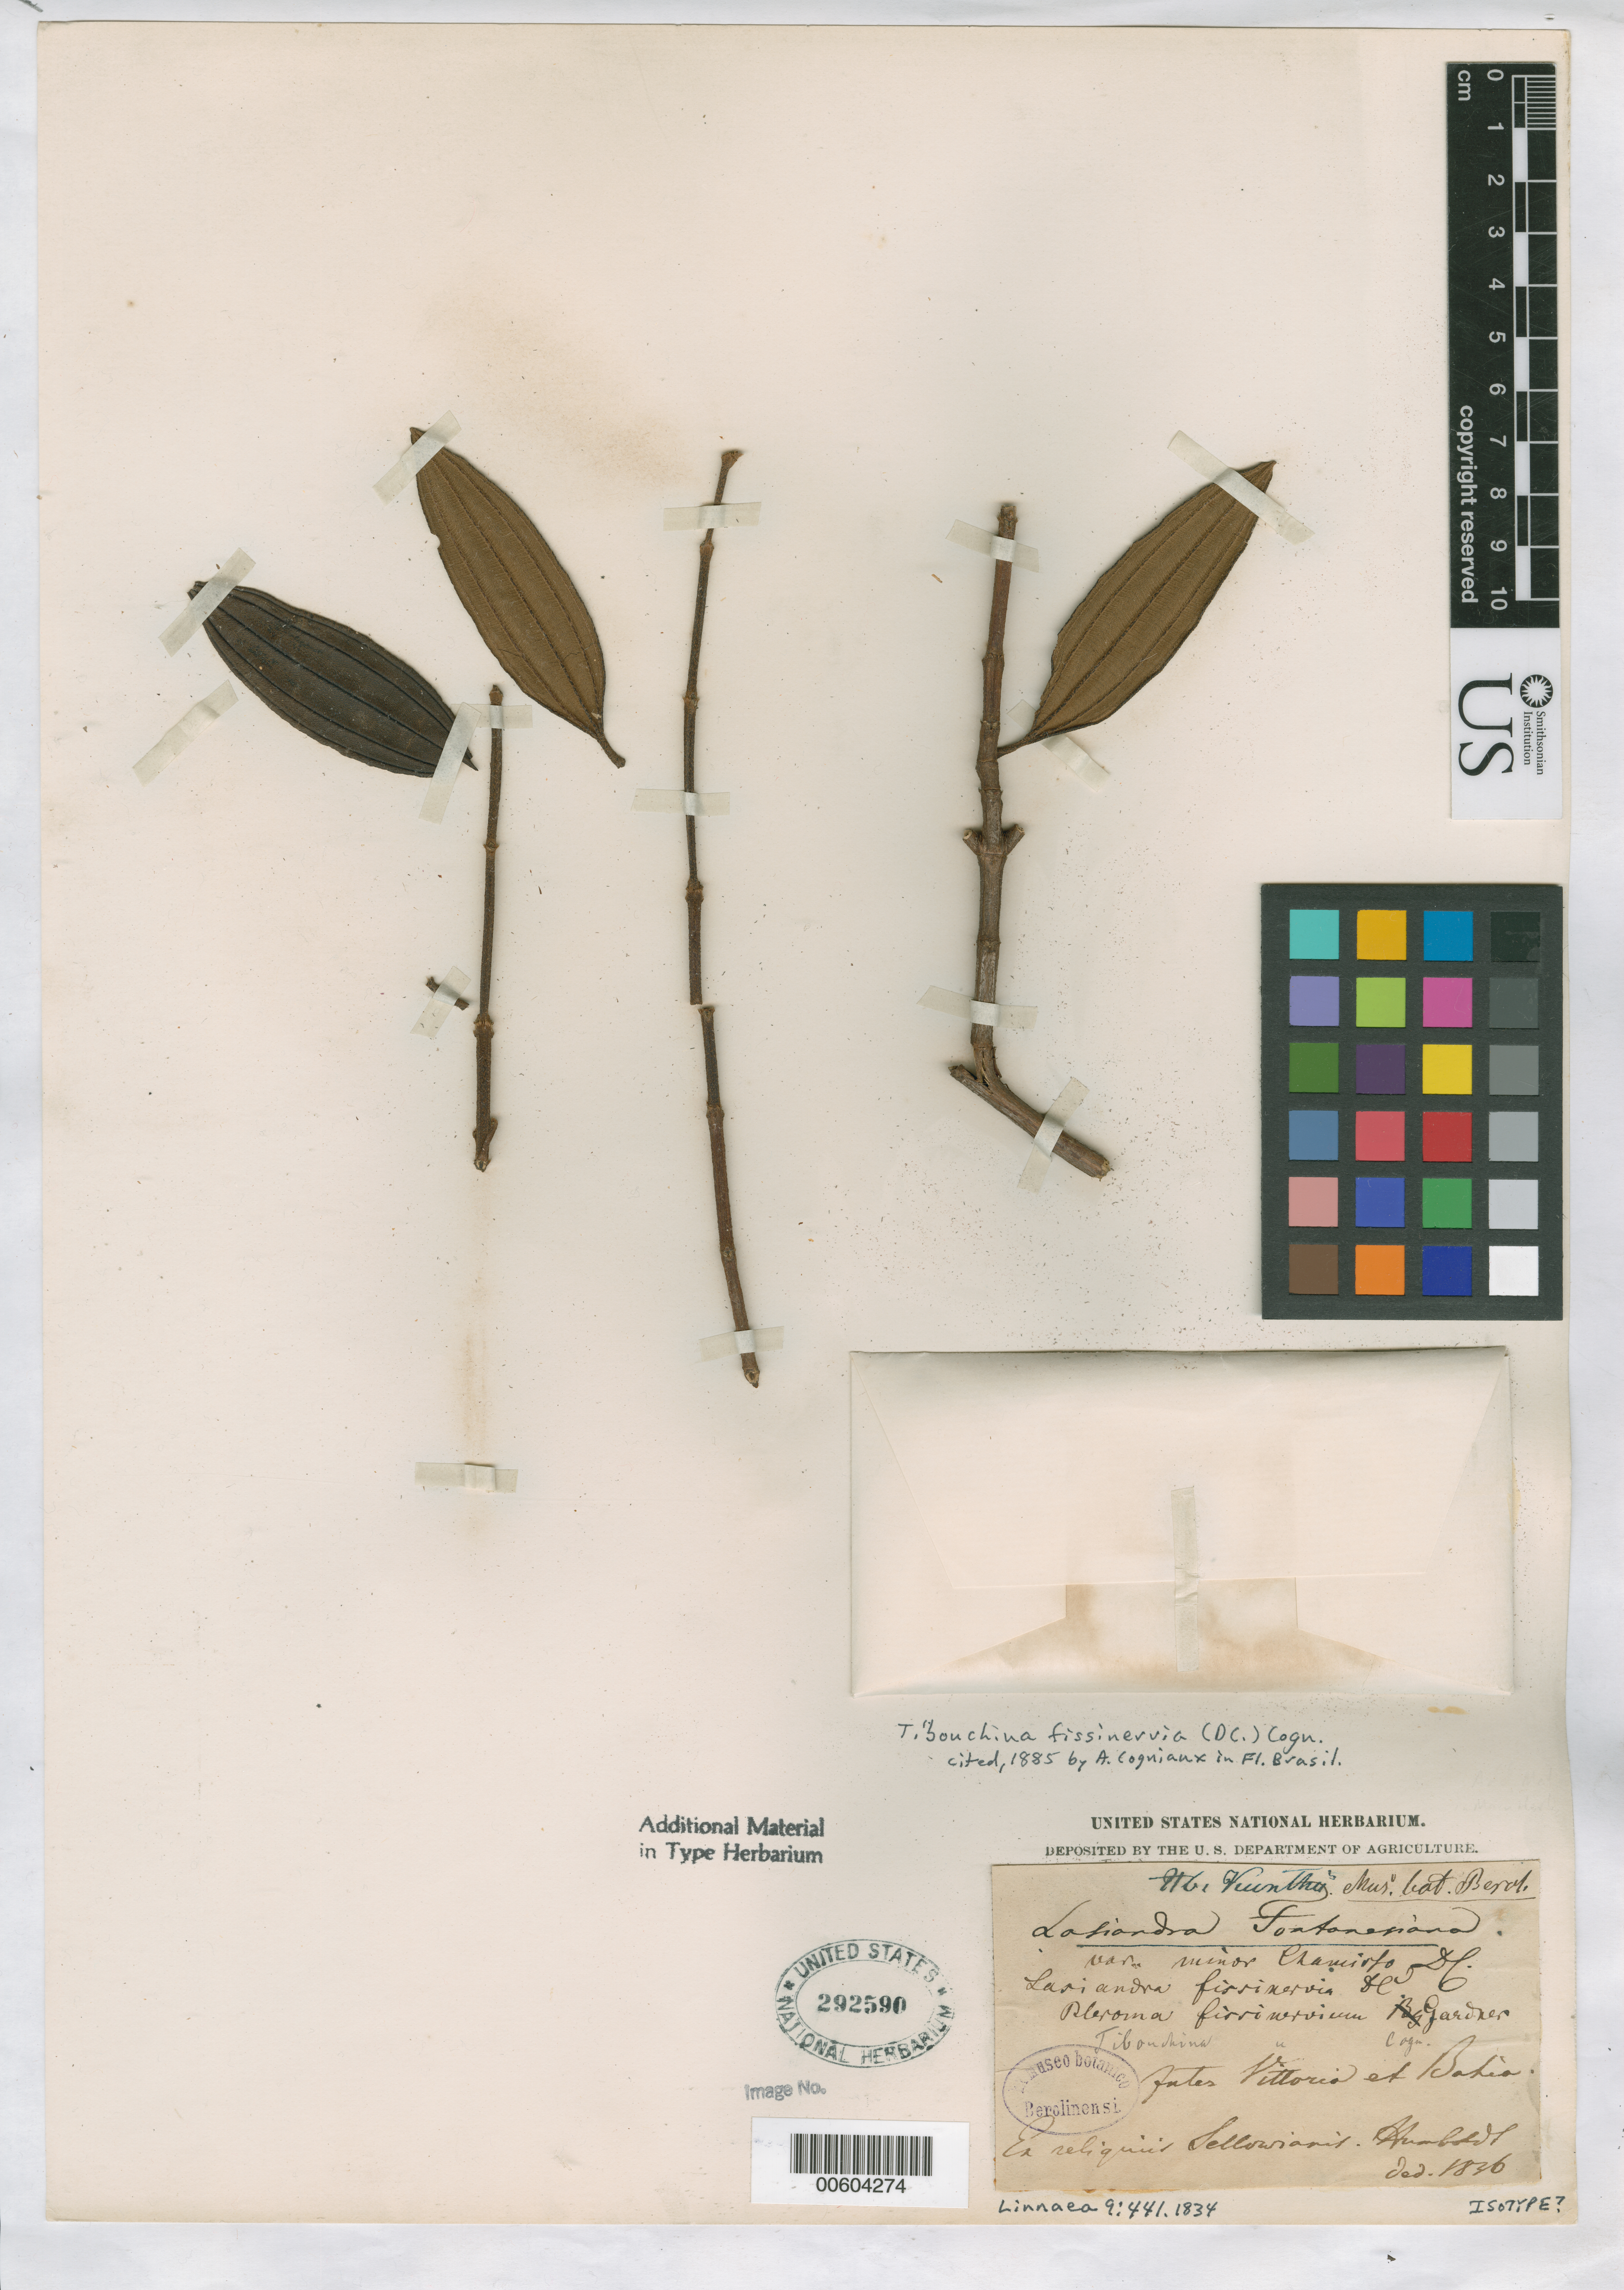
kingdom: Plantae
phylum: Tracheophyta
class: Magnoliopsida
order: Myrtales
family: Melastomataceae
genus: Lasiandra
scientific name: Lasiandra fontanesiana var. minor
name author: Cham.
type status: Possible Isotype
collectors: F. Sellow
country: Brazil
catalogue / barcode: US 292590